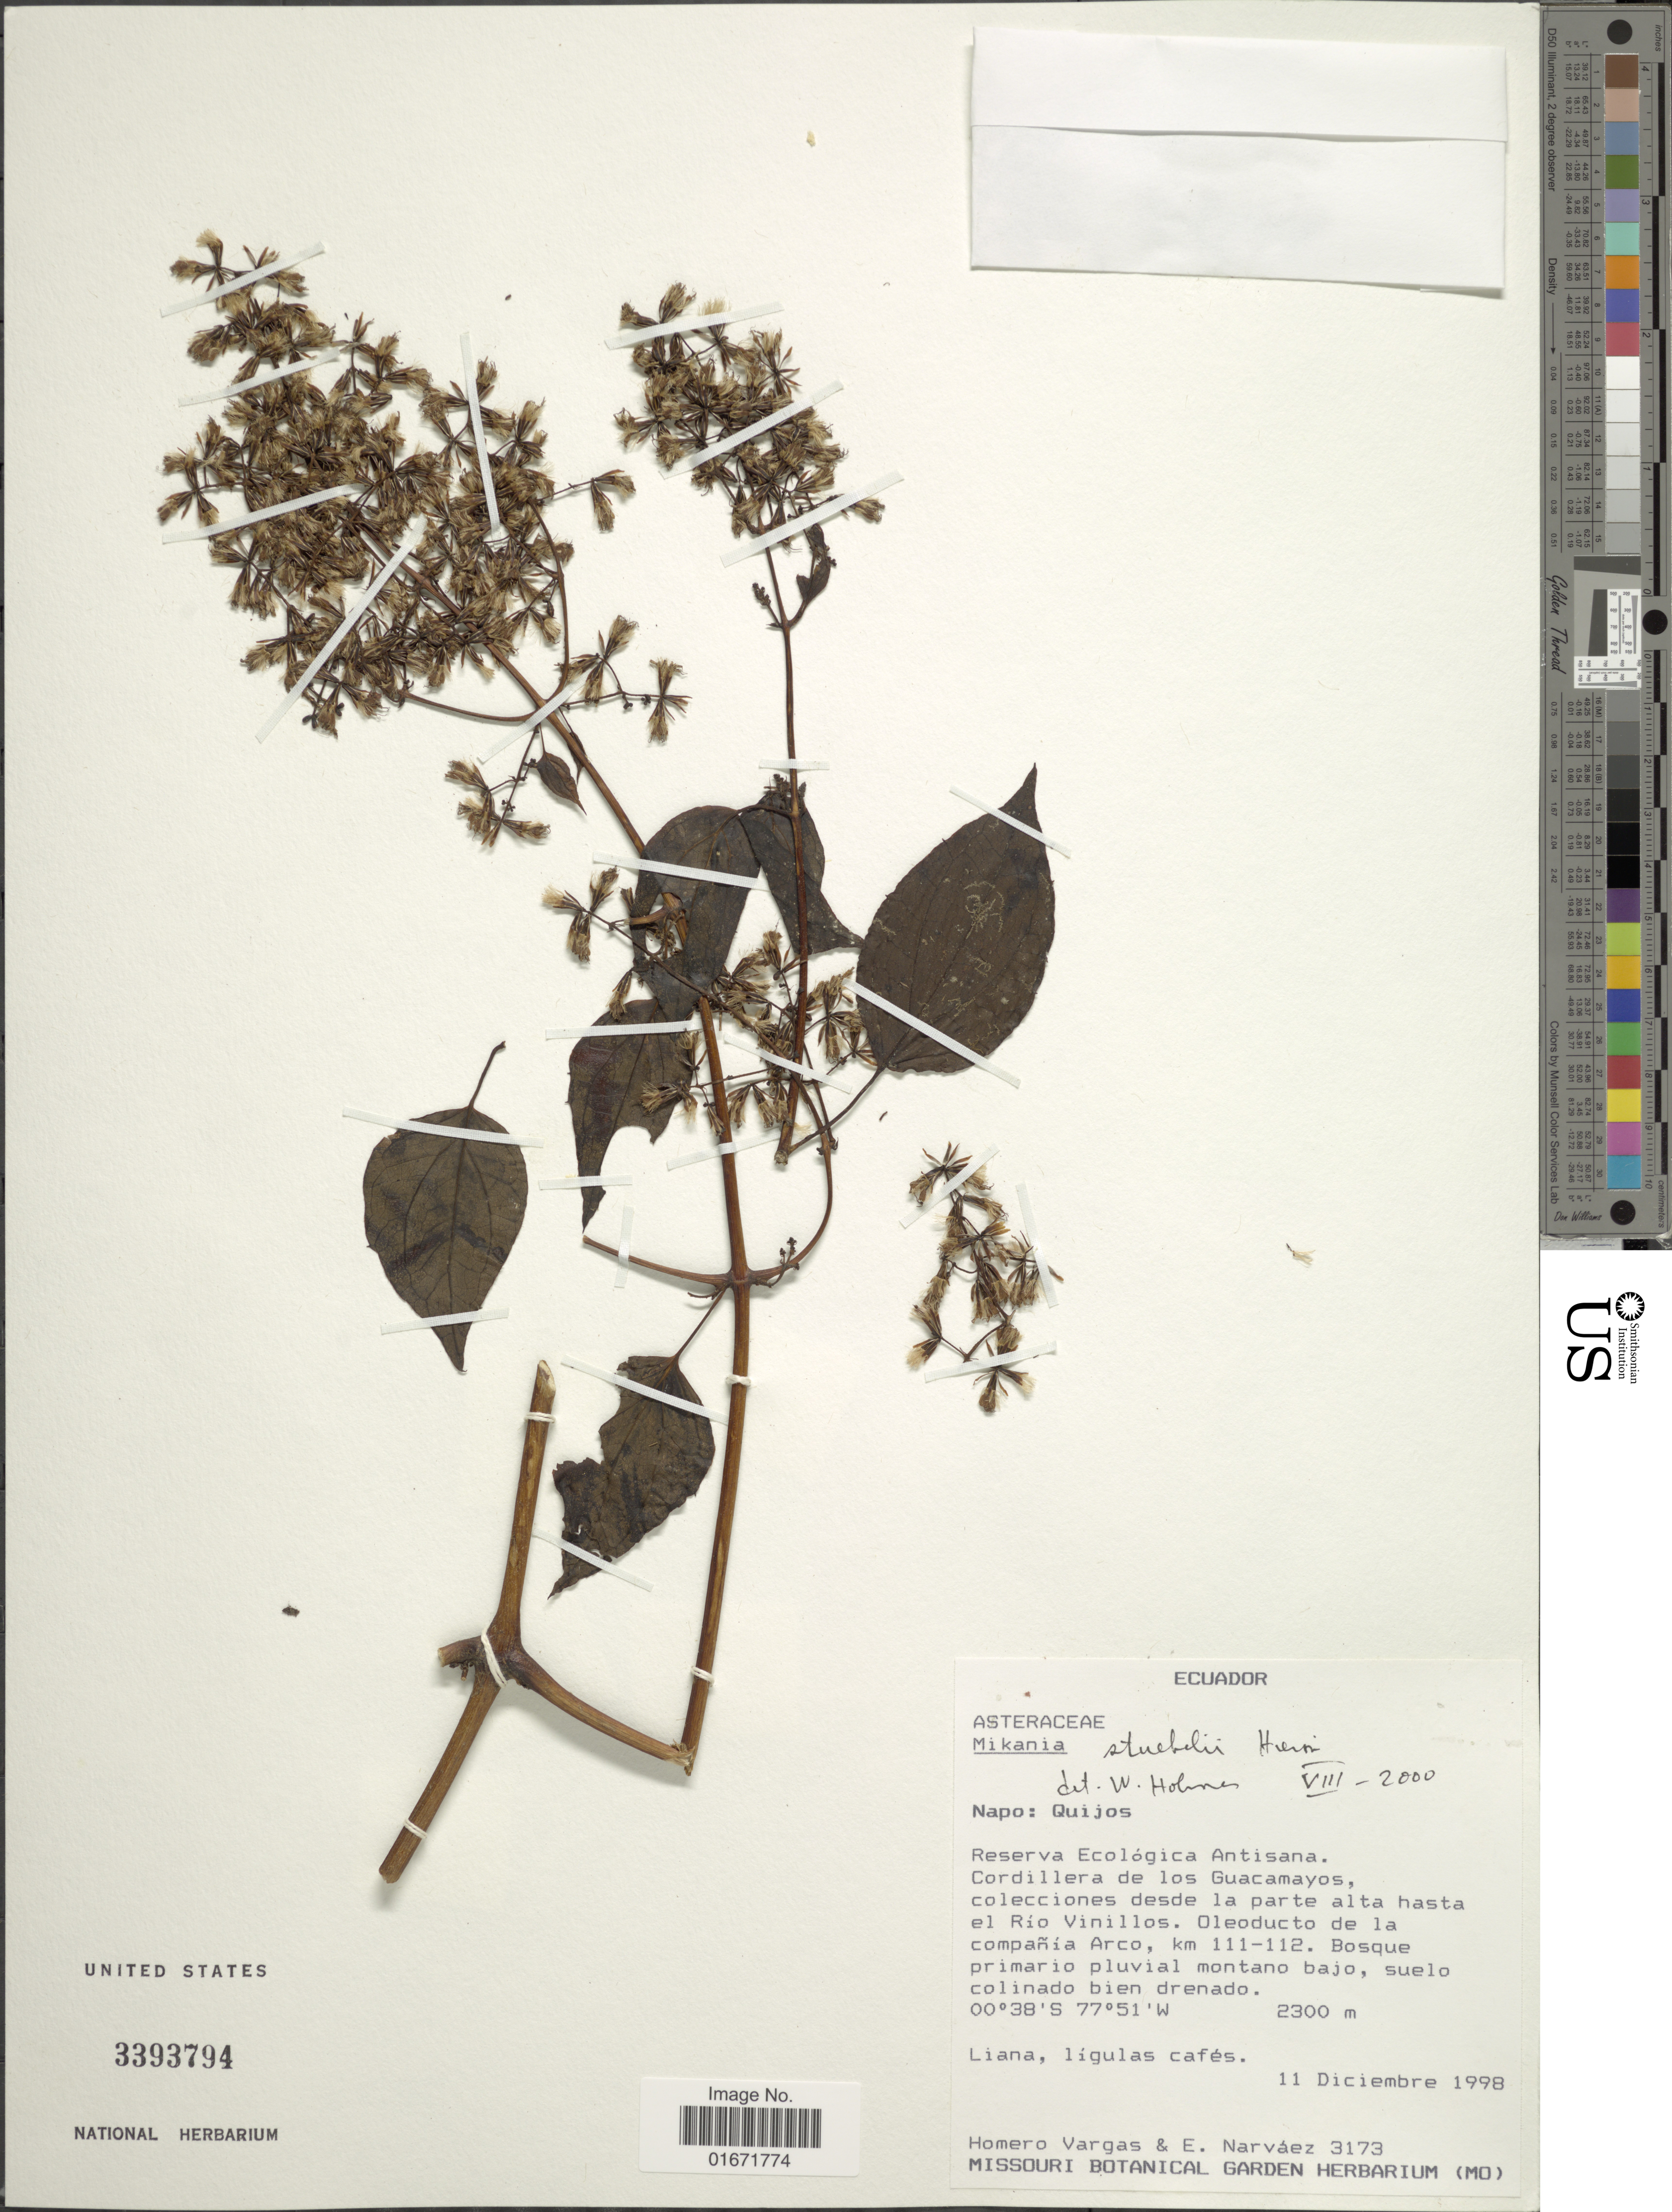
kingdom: Plantae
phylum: Tracheophyta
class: Magnoliopsida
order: Asterales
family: Asteraceae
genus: Mikania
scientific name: Mikania jamesonii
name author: B.L. Rob.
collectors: H. Vargas & E. Narváez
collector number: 3173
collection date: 1998-12-11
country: Ecuador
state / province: Napo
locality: Napo: Quijos. Reserva Ecológica Antisana. Cordillera de los Guacamayos, colecciones desde la parte alta hasta el Río Vinillos. Oleoducto de la compañia Arco, km 111-112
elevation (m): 2300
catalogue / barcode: US 3393794